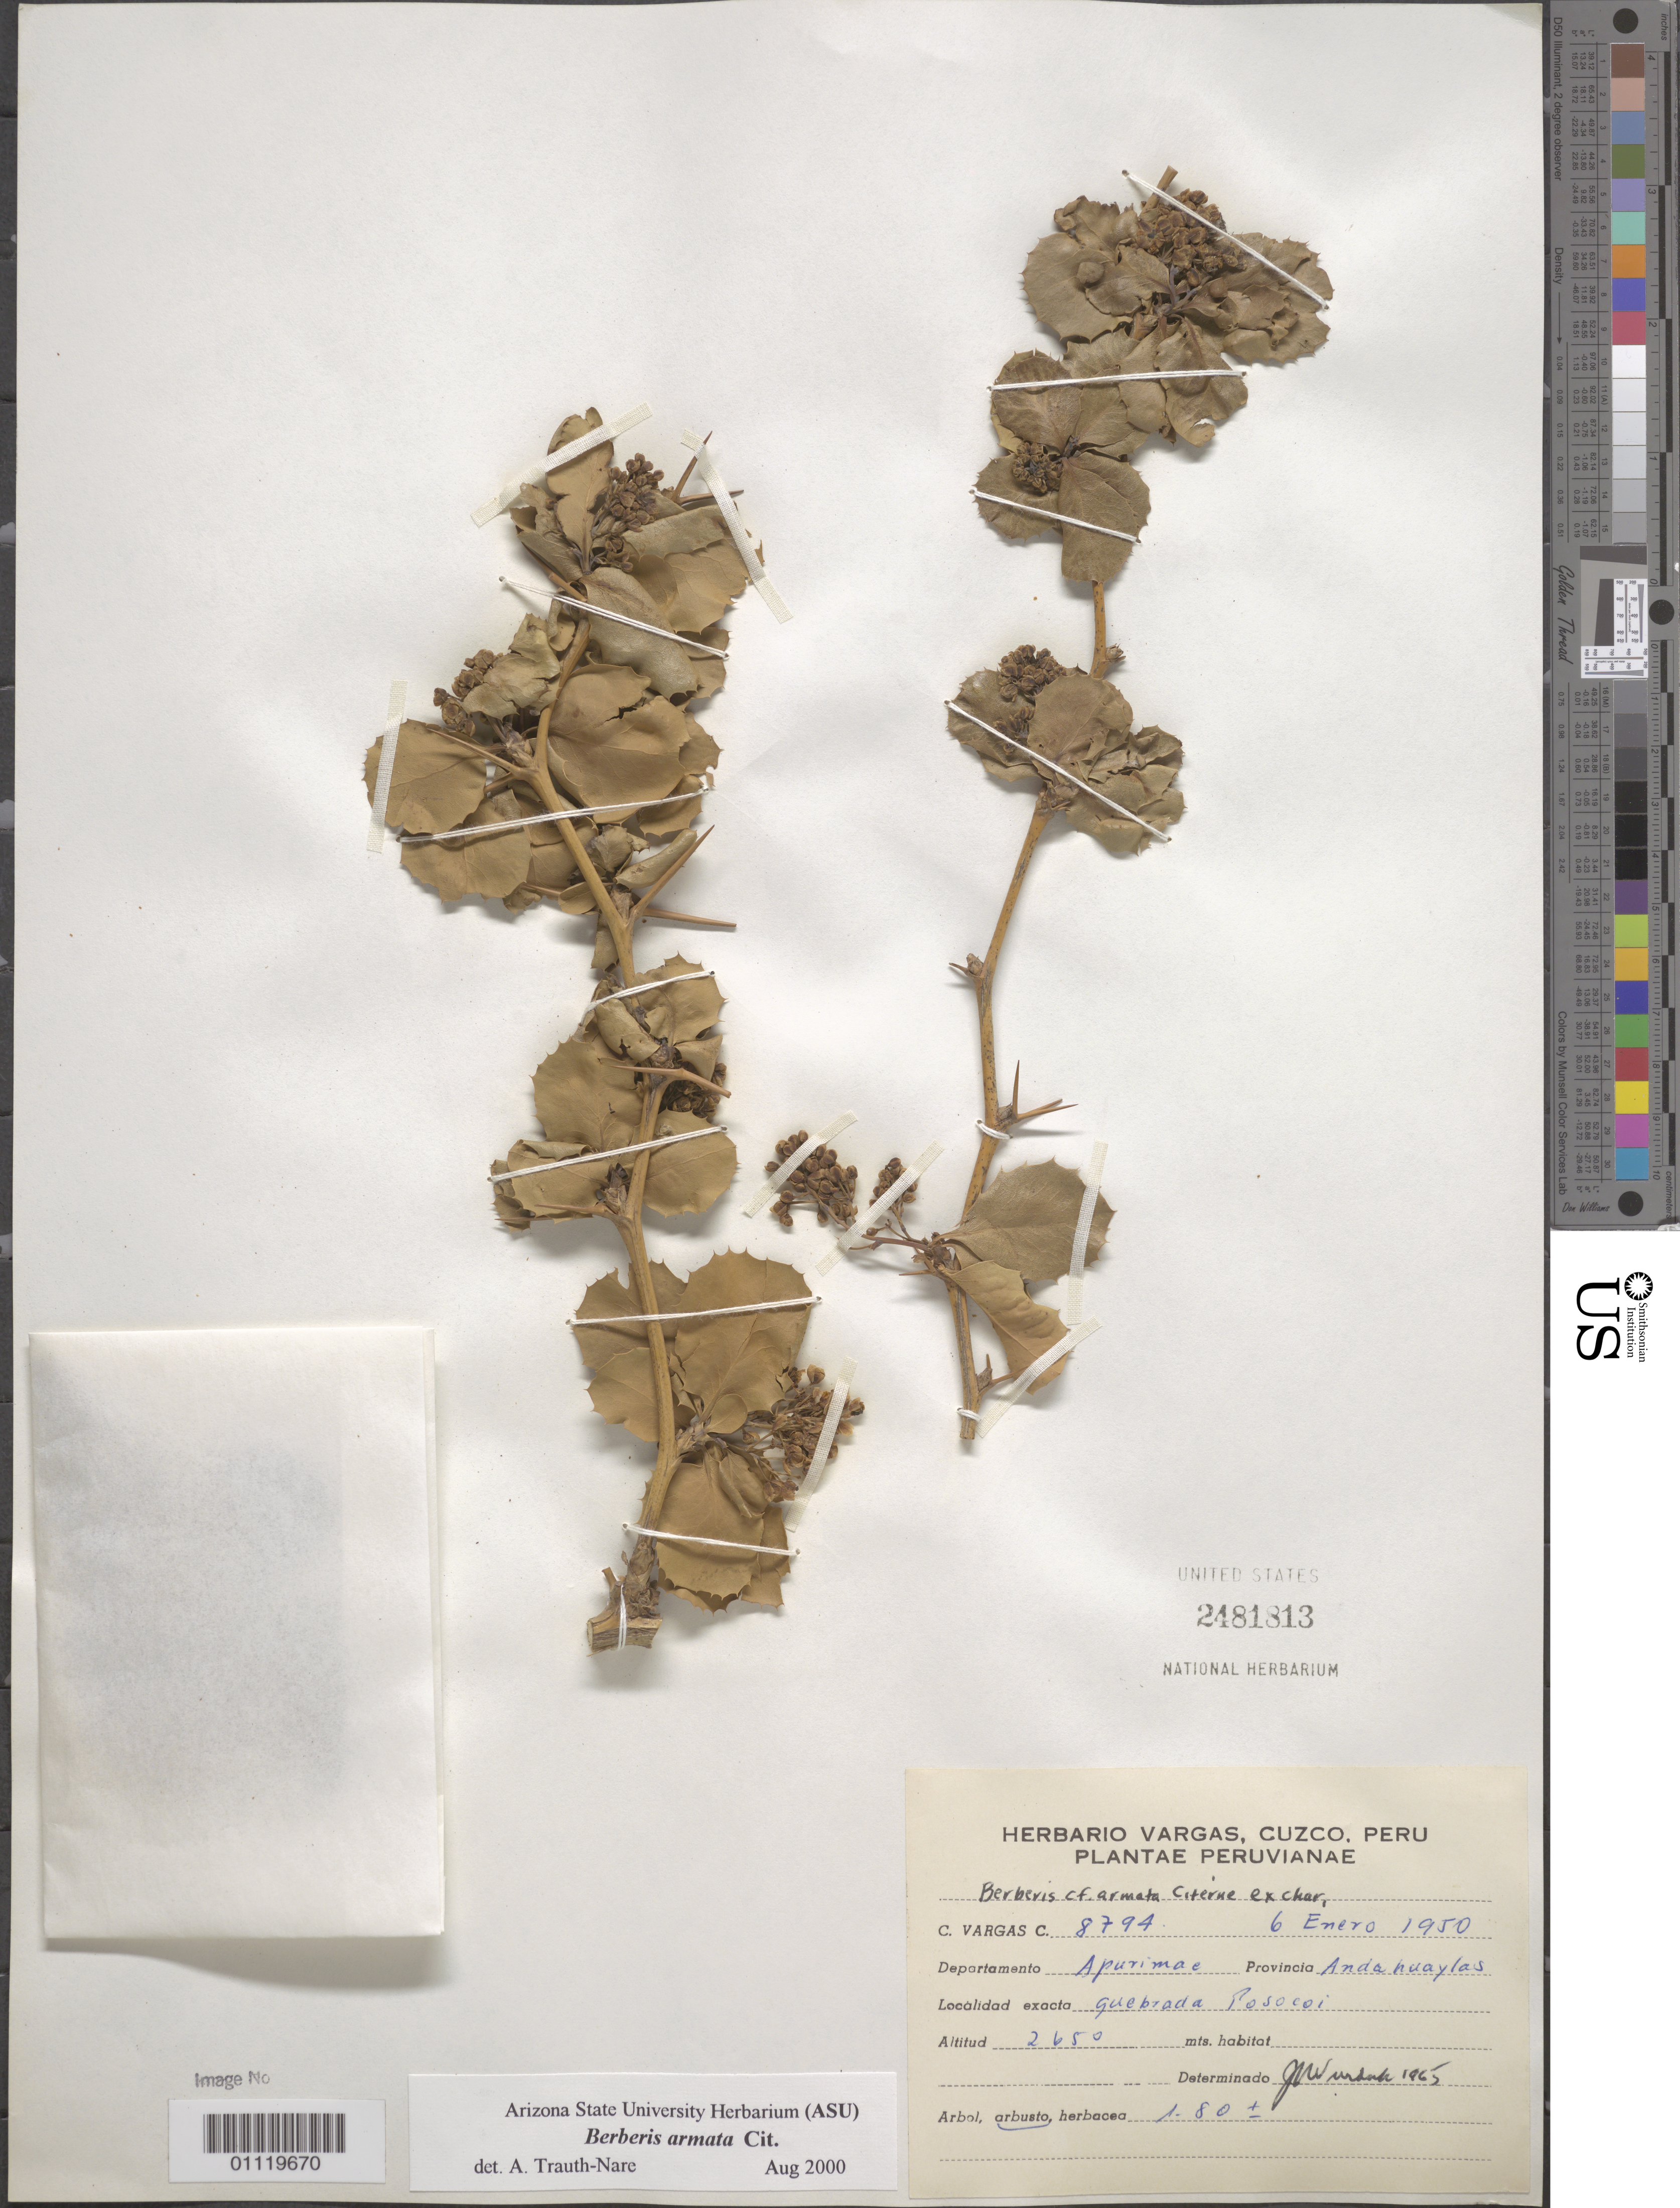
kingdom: Plantae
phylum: Tracheophyta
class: Magnoliopsida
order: Ranunculales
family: Berberidaceae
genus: Berberis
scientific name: Berberis armata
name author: Citerne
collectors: C. Vargas C.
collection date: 1950-01-06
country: Peru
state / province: Apurímac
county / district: Andahuaylas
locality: Wuebrada Posocoi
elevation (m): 2650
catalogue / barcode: US 2481813